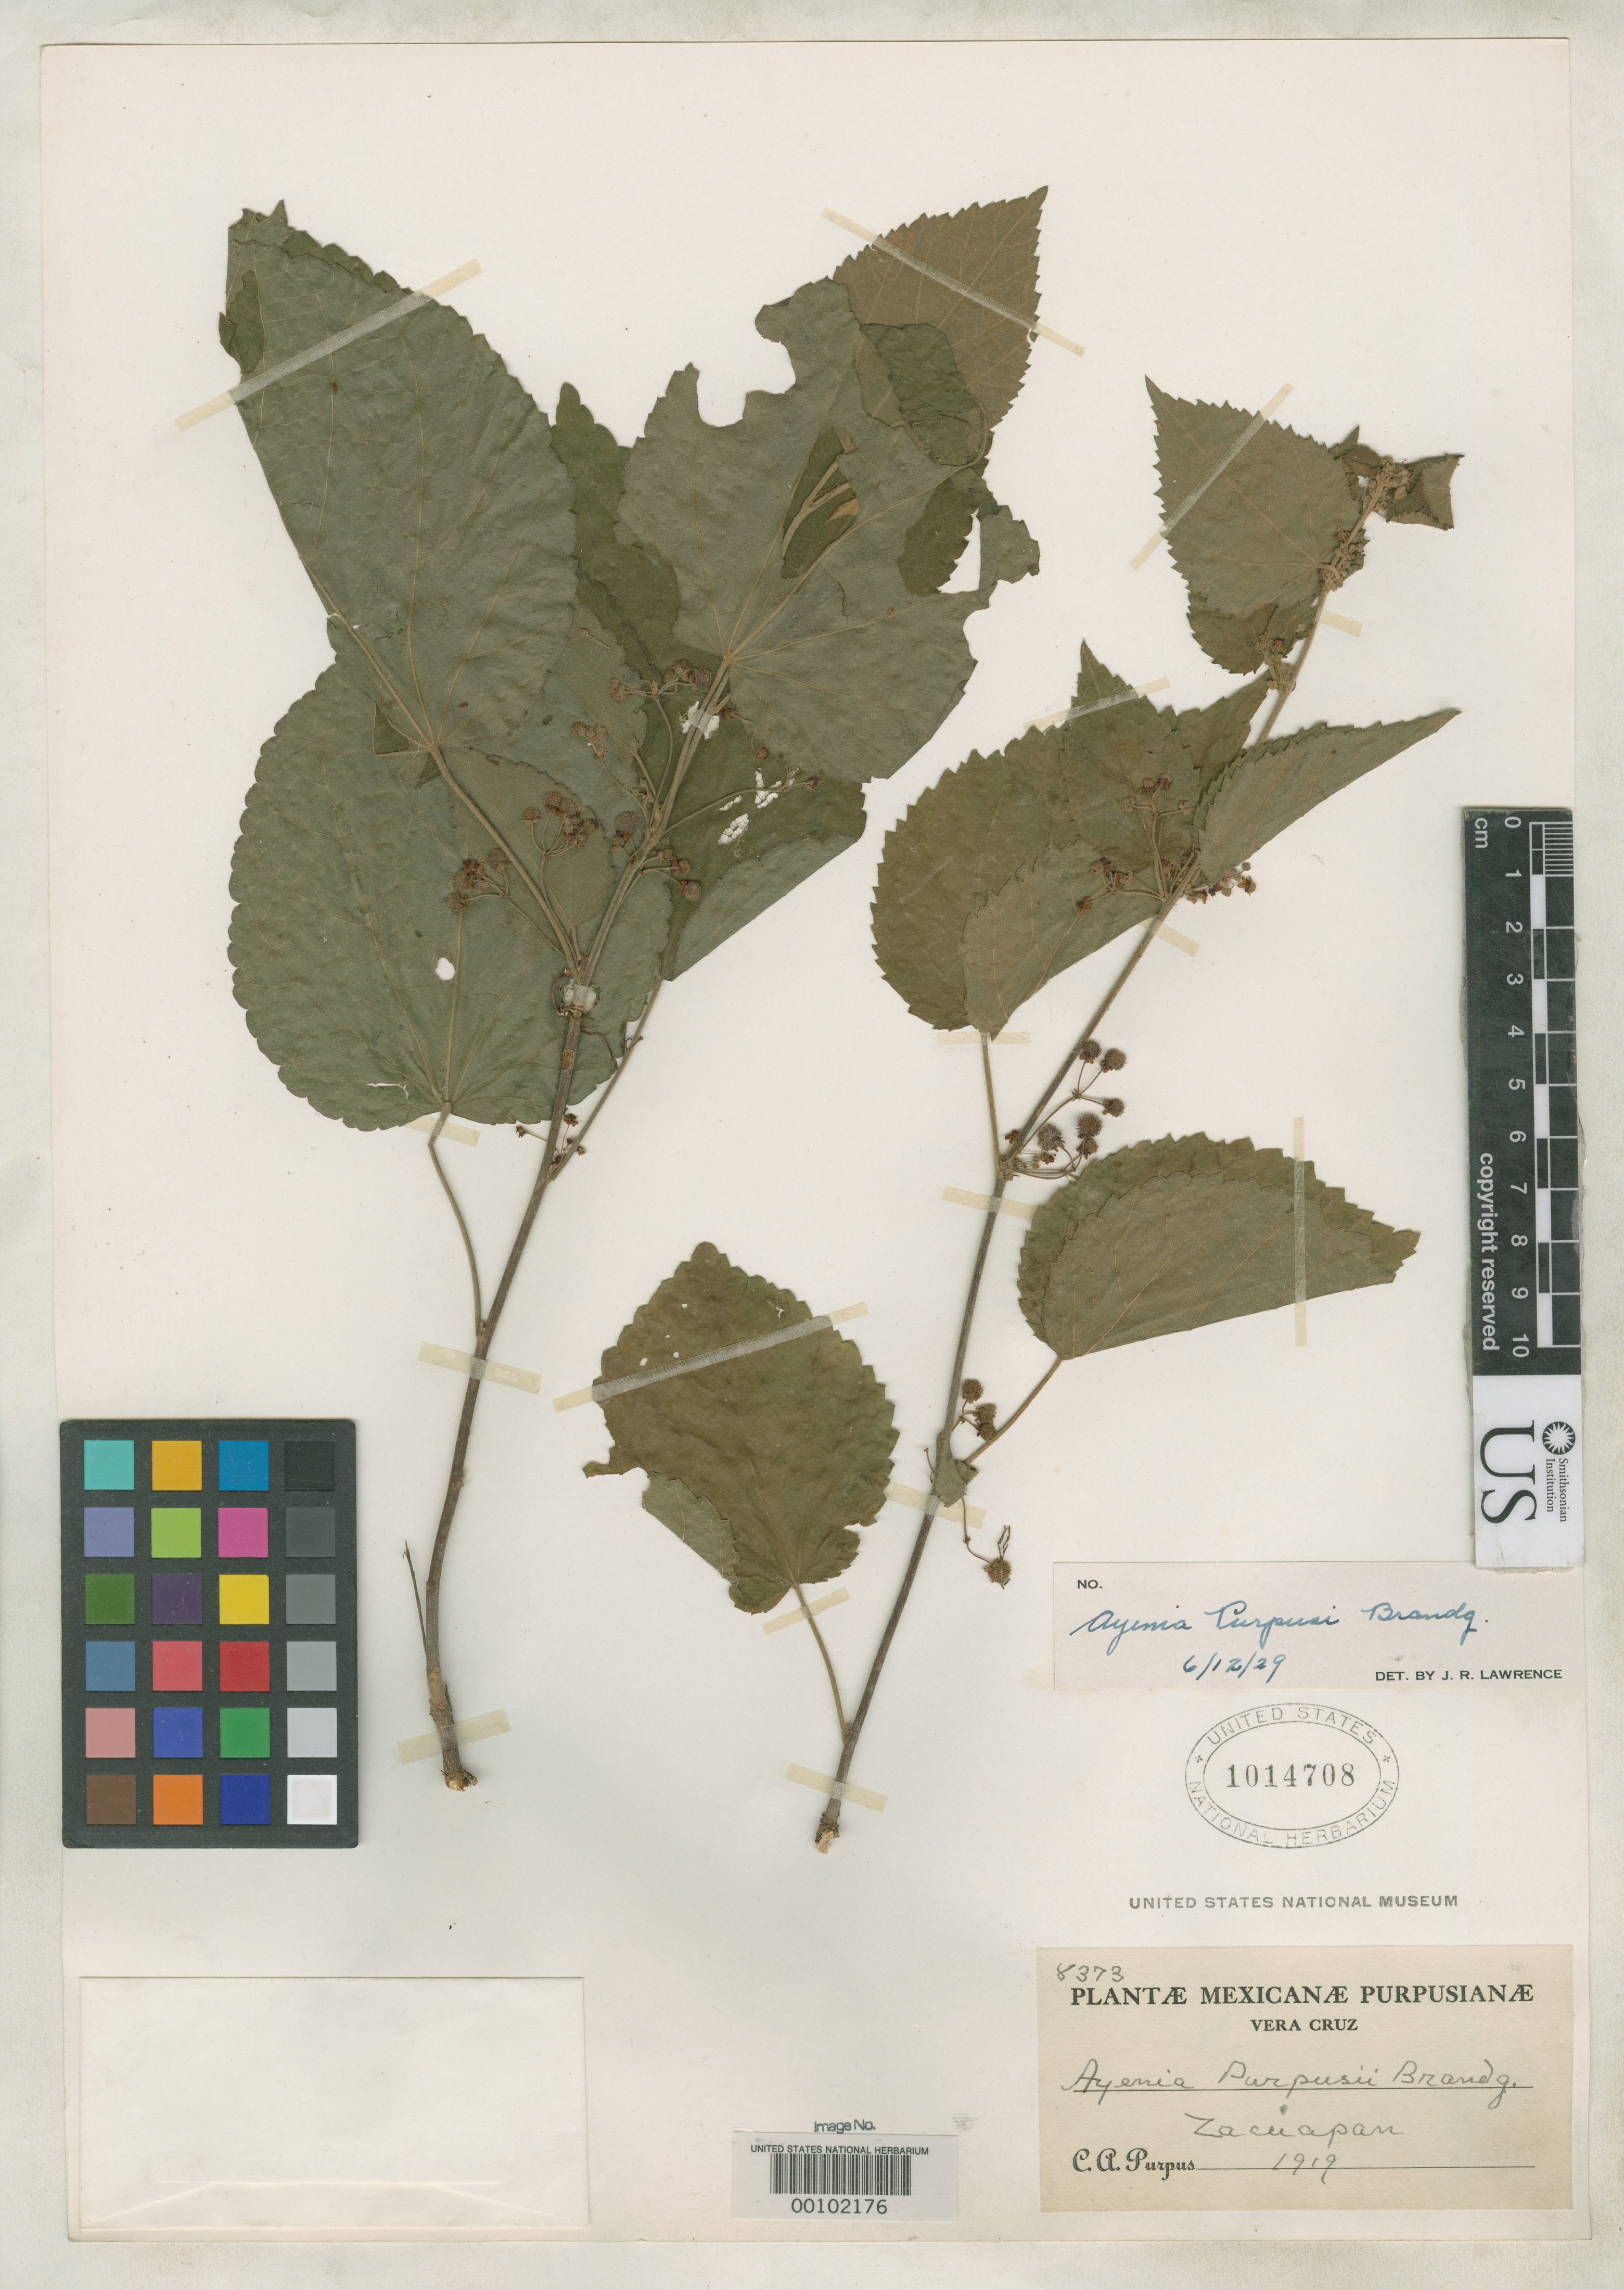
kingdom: Plantae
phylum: Tracheophyta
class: Magnoliopsida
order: Malvales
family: Malvaceae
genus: Ayenia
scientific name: Ayenia purpusii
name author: Brandegee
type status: Possible Isotype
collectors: C. A. Purpus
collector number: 8373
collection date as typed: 1919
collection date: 1919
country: Mexico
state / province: Veracruz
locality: Near Zacuapan.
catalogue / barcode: US 1014708